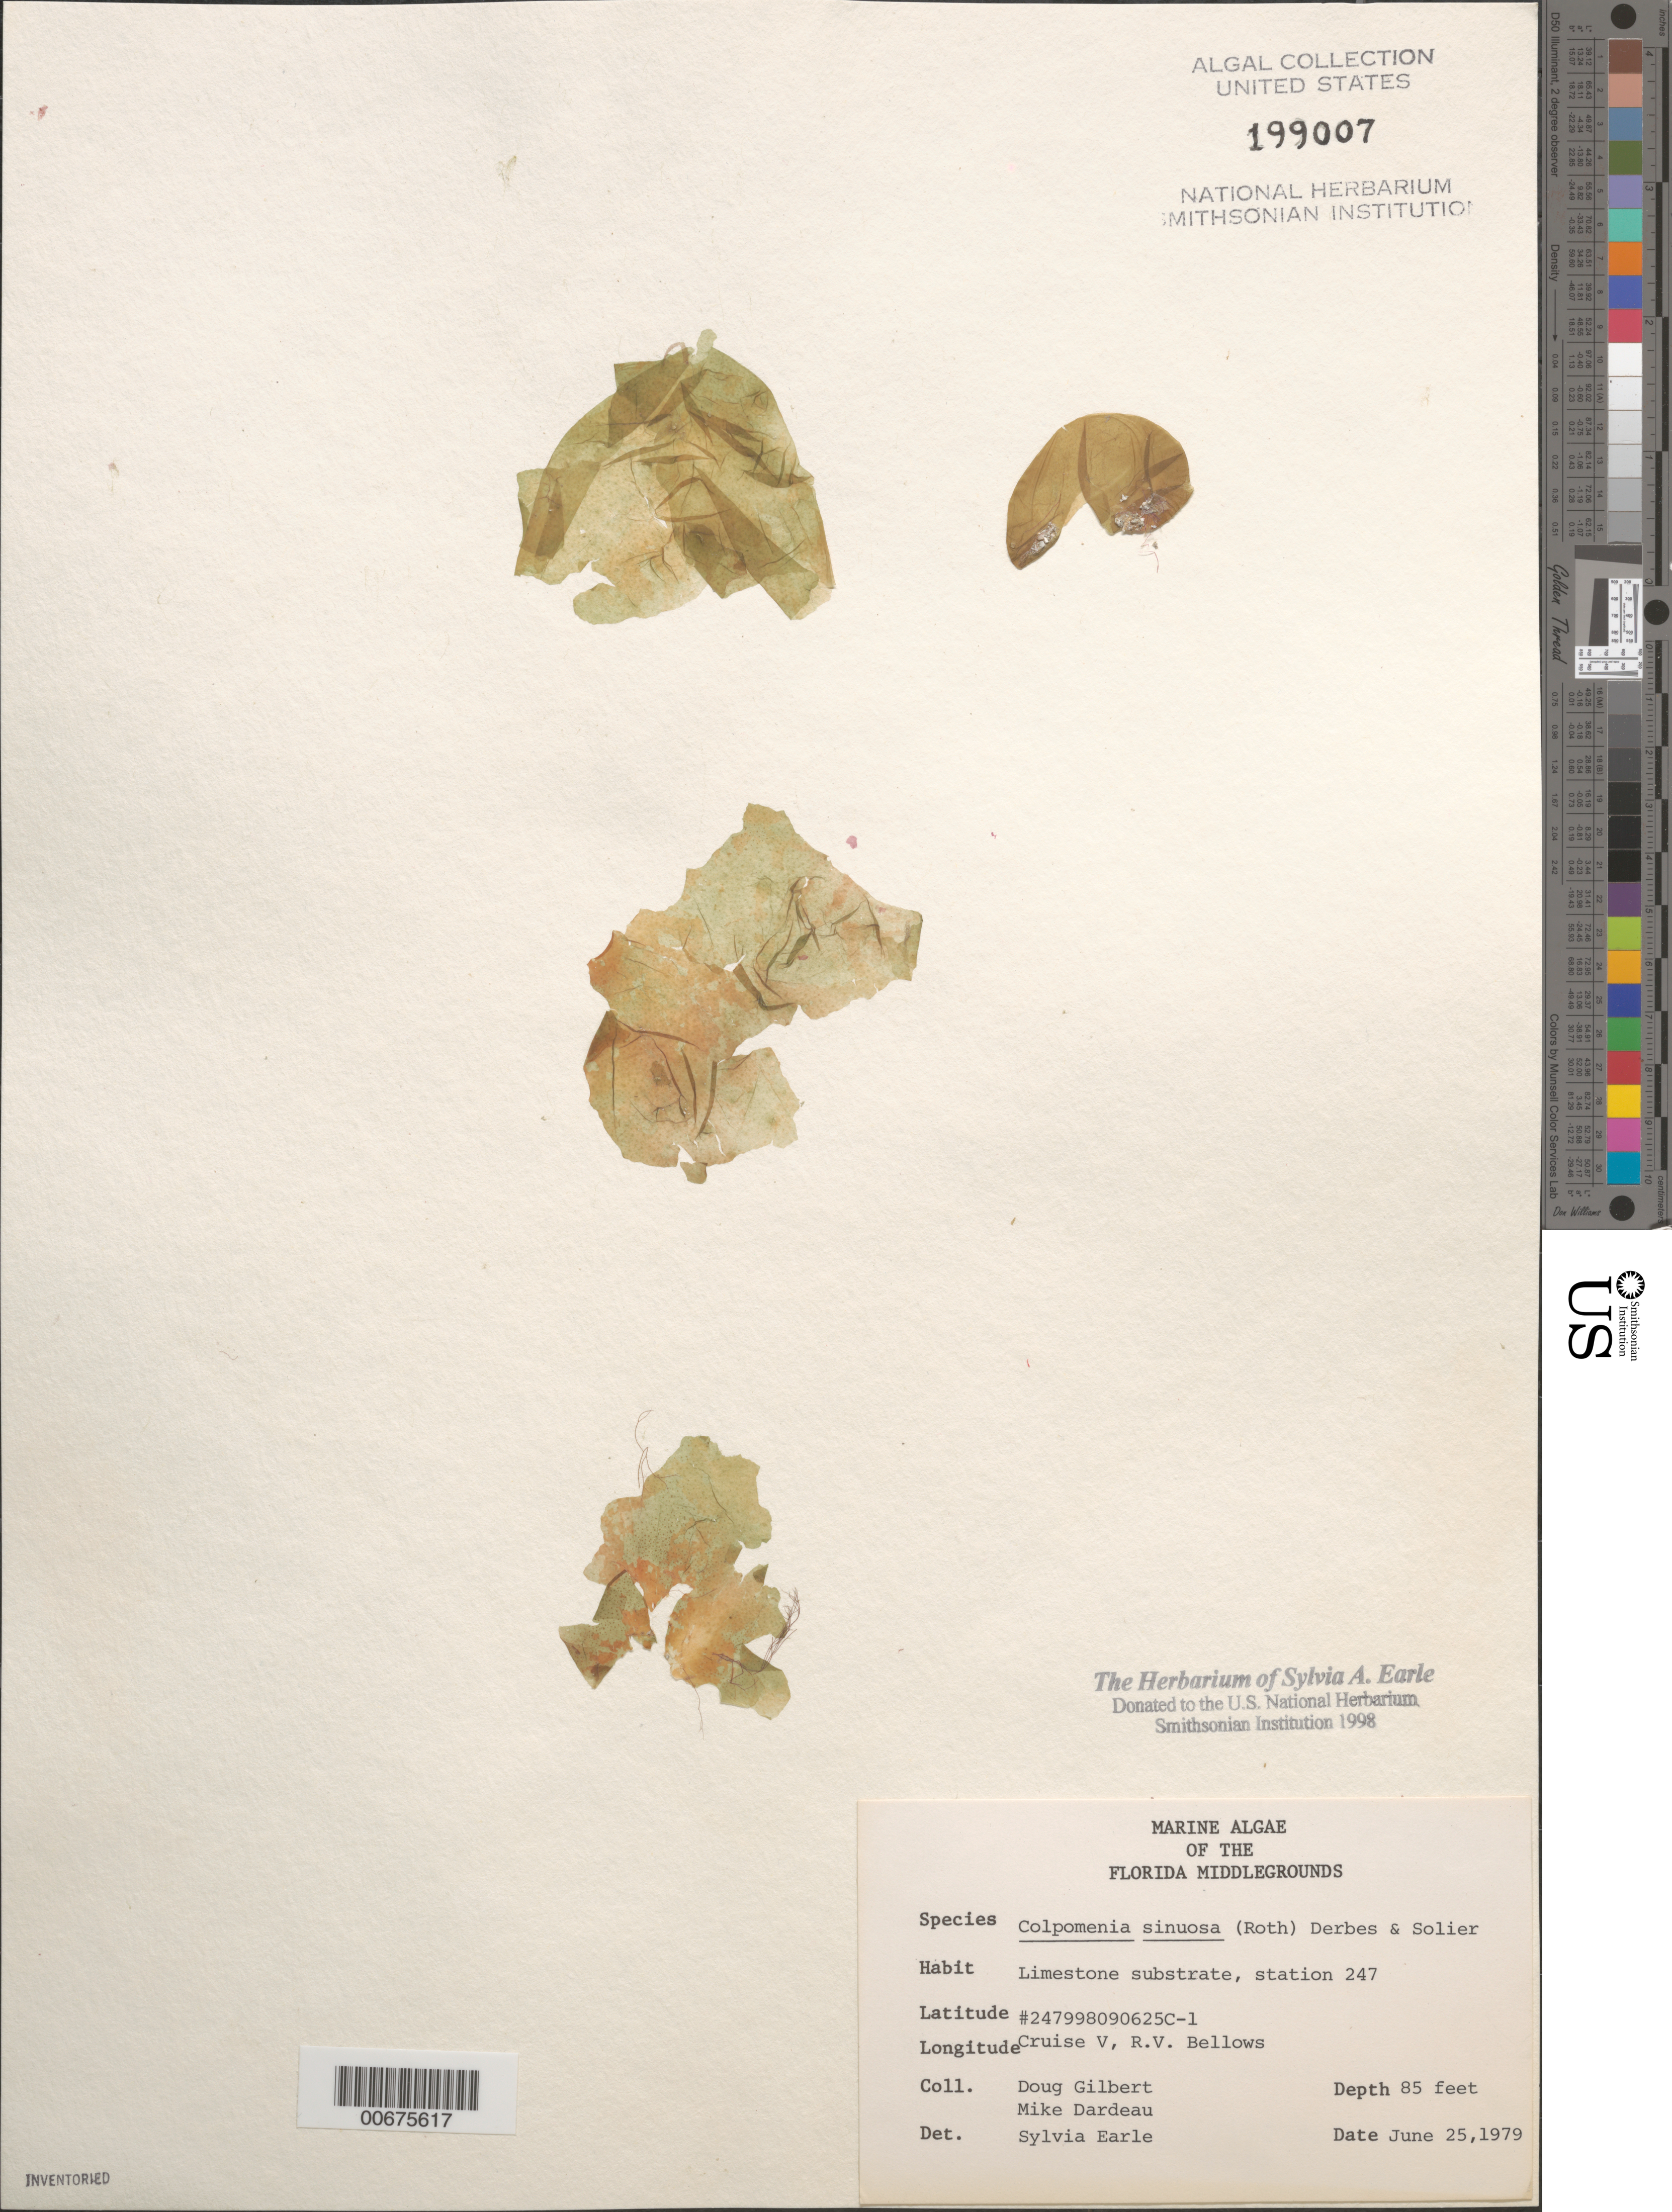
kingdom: Chromista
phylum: Ochrophyta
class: Phaeophyceae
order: Scytosiphonales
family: Scytosiphonaceae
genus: Colpomenia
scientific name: Colpomenia sinuosa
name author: (K. Mert. ex Roth) Derbes & Solier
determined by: Earle, S. A.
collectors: D. Gilbert & M. Dardeau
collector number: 247998090625c-1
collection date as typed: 25 Jun 1979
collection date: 1979-06-25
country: United States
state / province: Florida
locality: Florida Middle Grounds, Gulf of Mexico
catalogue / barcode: US 199007